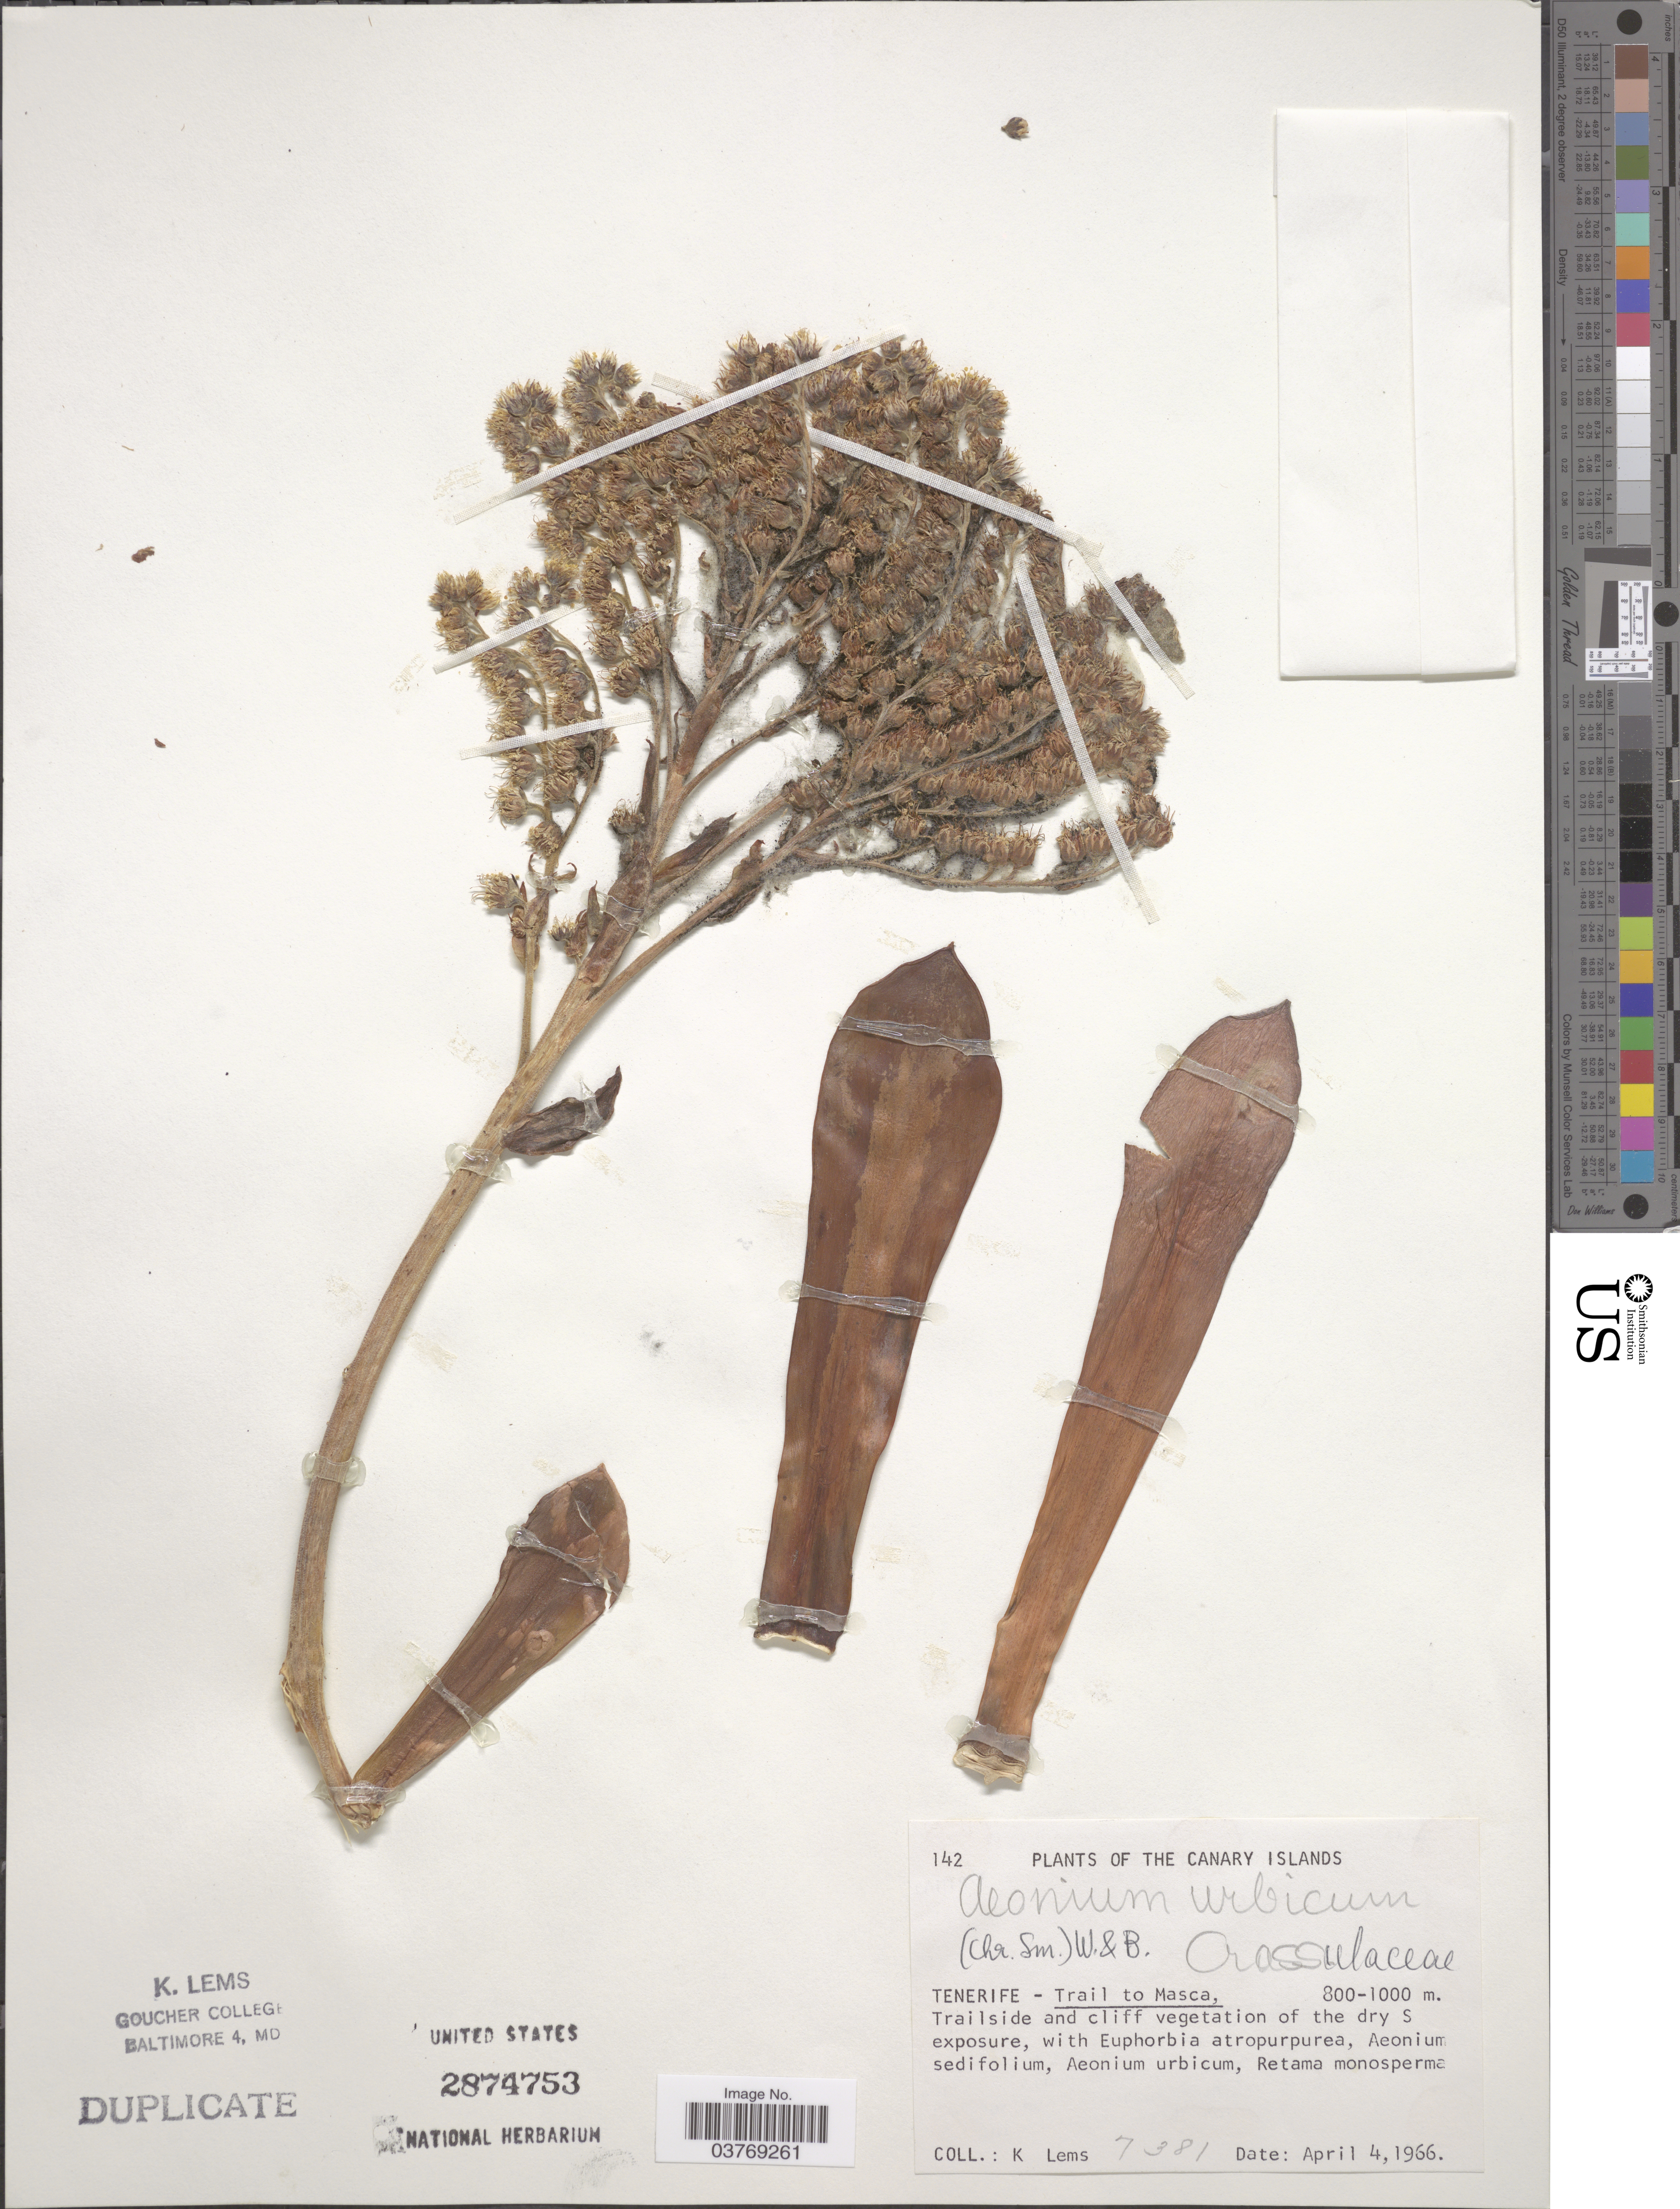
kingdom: Plantae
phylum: Tracheophyta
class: Magnoliopsida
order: Saxifragales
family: Crassulaceae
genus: Aeonium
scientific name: Aeonium urbicum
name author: (C. Sm. ex Hornem.) Webb & Berthel.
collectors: K. Lems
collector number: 7381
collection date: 1966-04-04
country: Spain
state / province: Canarias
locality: The Canary Islands. Tenerife - Trail to Masca.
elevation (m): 800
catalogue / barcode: US 2874753